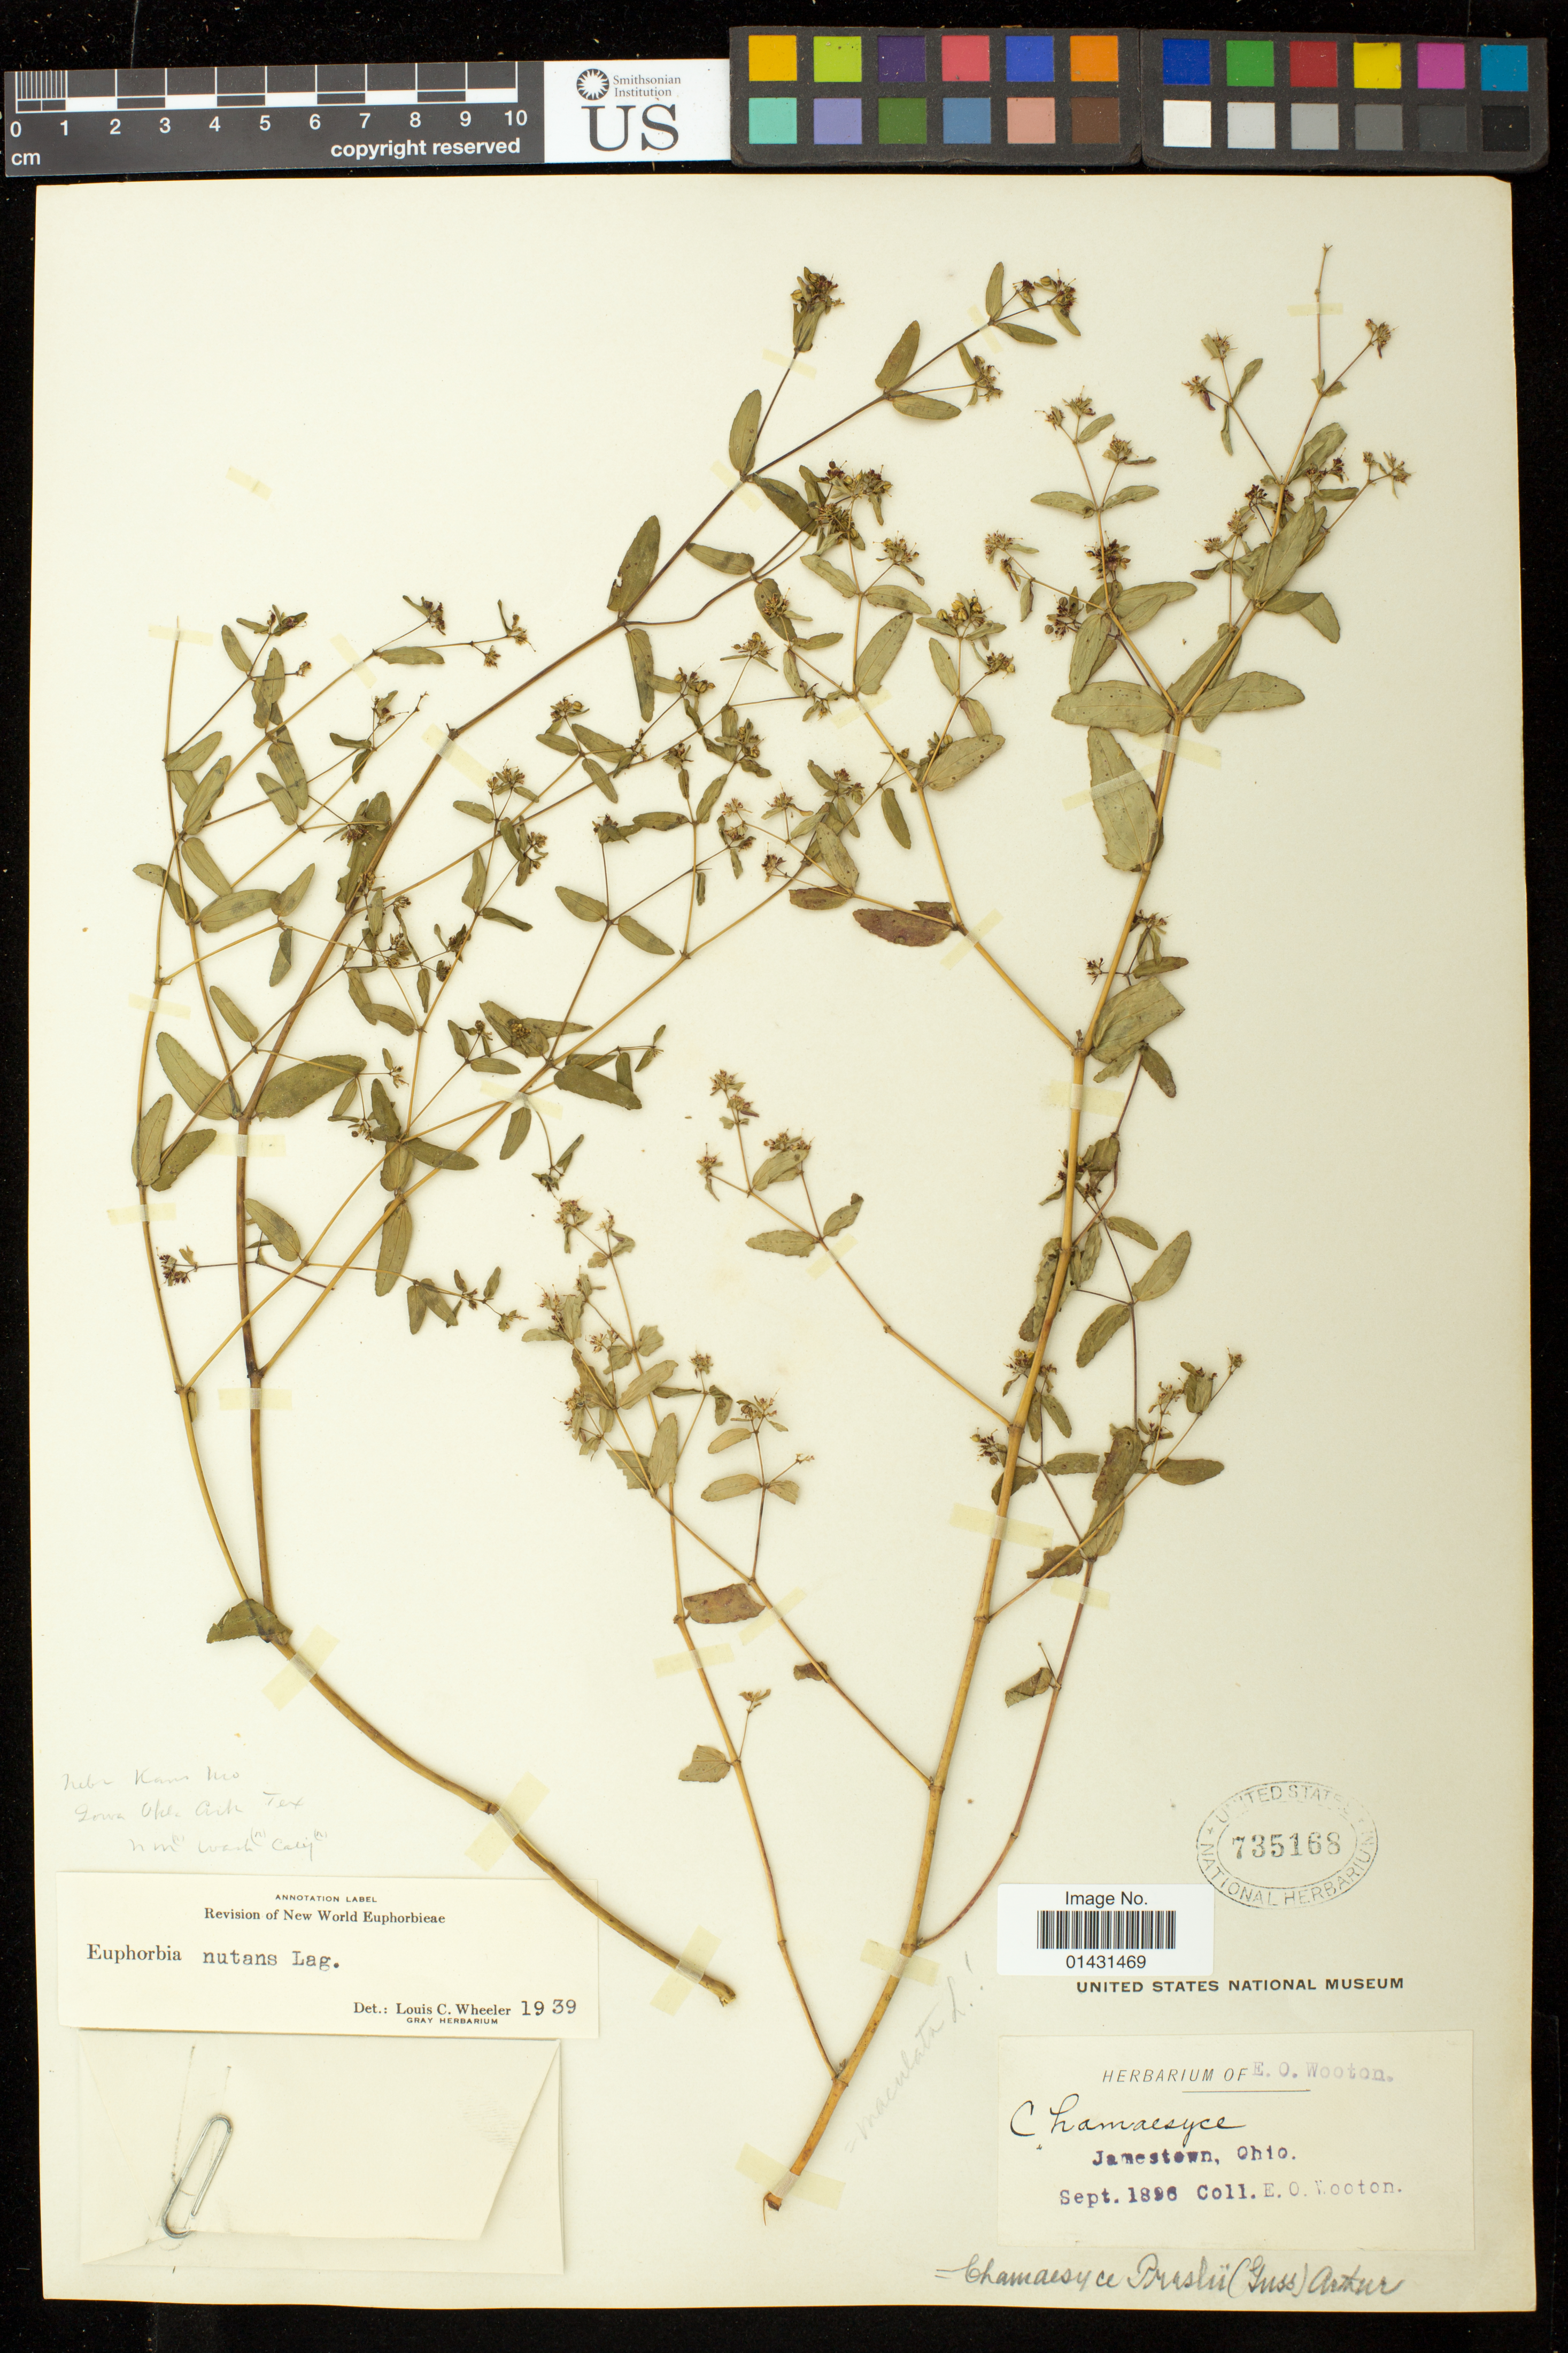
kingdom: Plantae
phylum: Tracheophyta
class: Magnoliopsida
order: Malpighiales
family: Euphorbiaceae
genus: Euphorbia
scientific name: Euphorbia maculata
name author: L.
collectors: E. O. Wooton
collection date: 1896-09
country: United States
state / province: Ohio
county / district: Greene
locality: Jamestown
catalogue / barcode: US 735168